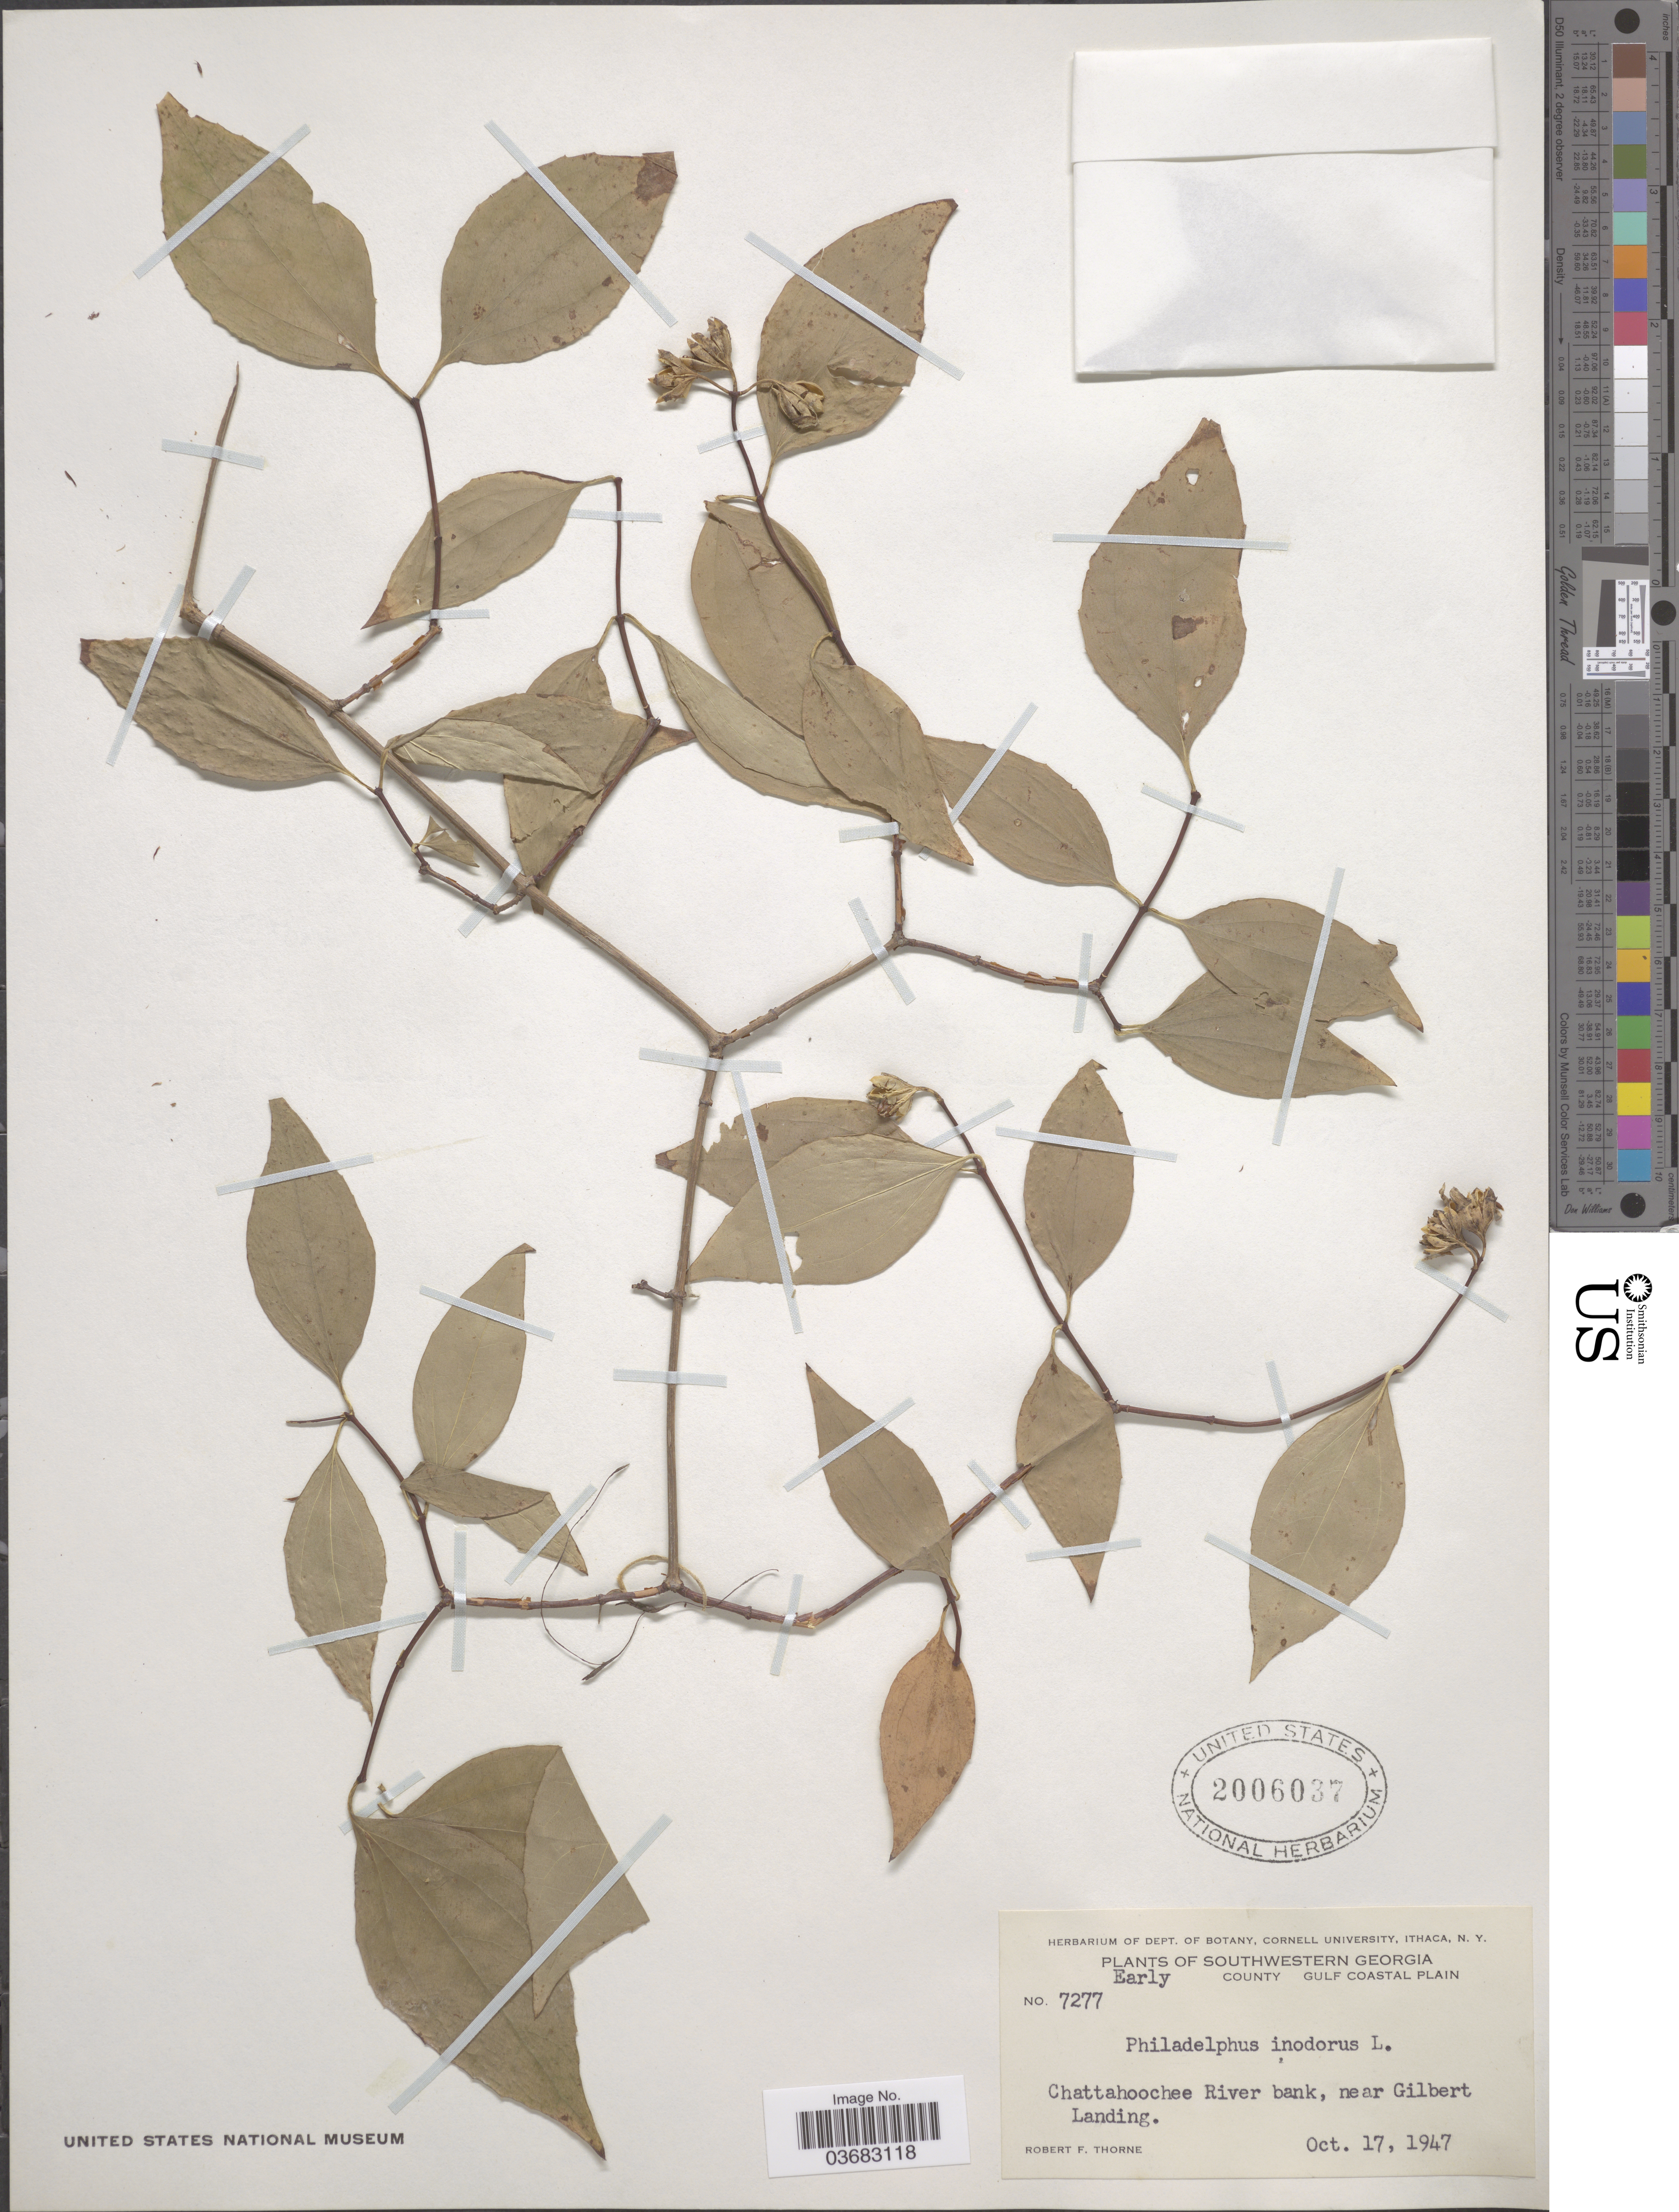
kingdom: Plantae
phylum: Tracheophyta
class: Magnoliopsida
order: Cornales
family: Hydrangeaceae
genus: Philadelphus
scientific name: Philadelphus inodorus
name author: L.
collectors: R. F. Thorne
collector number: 7277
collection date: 1947-10-17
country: United States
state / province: Georgia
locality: Southwestern Georgia. Early County Gulf Coastal Plain. Chattahoochee River bank, near Gilbert Landing.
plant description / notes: Fruit temporarily sampled for micro-CT scanning.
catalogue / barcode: US 2006037